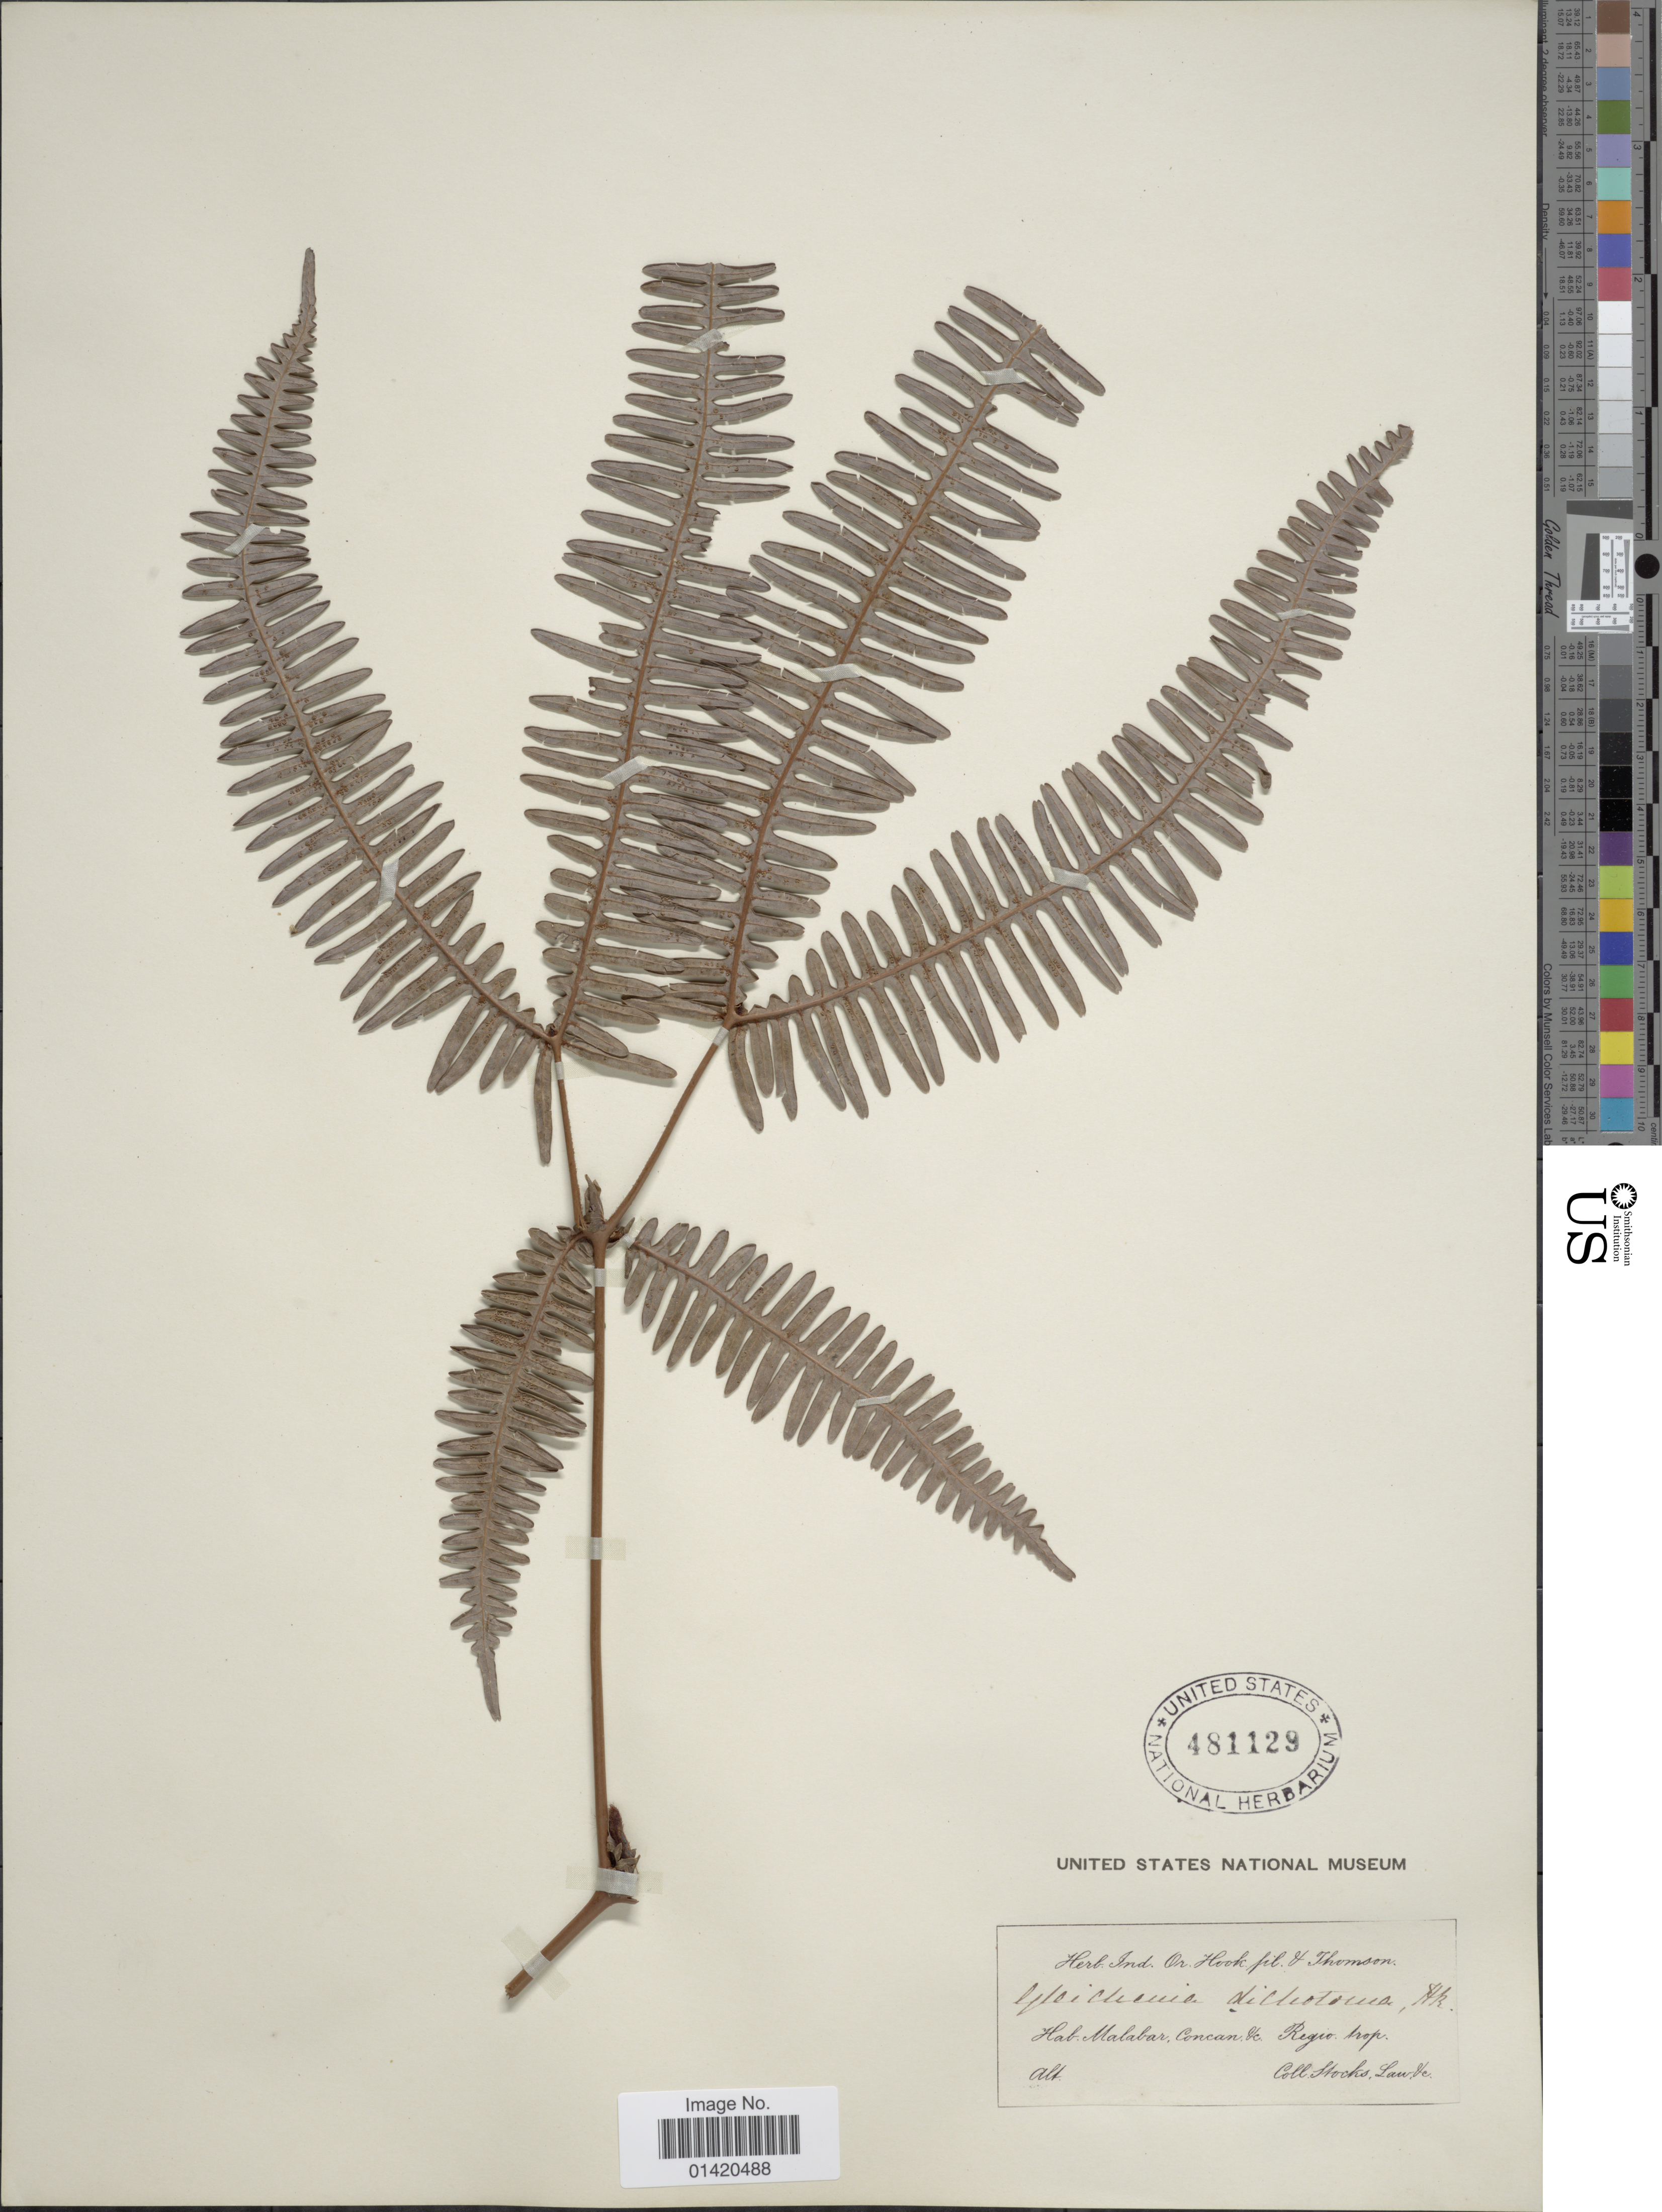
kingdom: Plantae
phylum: Tracheophyta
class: Polypodiopsida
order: Gleicheniales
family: Gleicheniaceae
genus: Dicranopteris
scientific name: Dicranopteris linearis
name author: (Burm. f.) Underw.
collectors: J. Stocks & J. Law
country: India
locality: Malabar, Concan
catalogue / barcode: US 481129